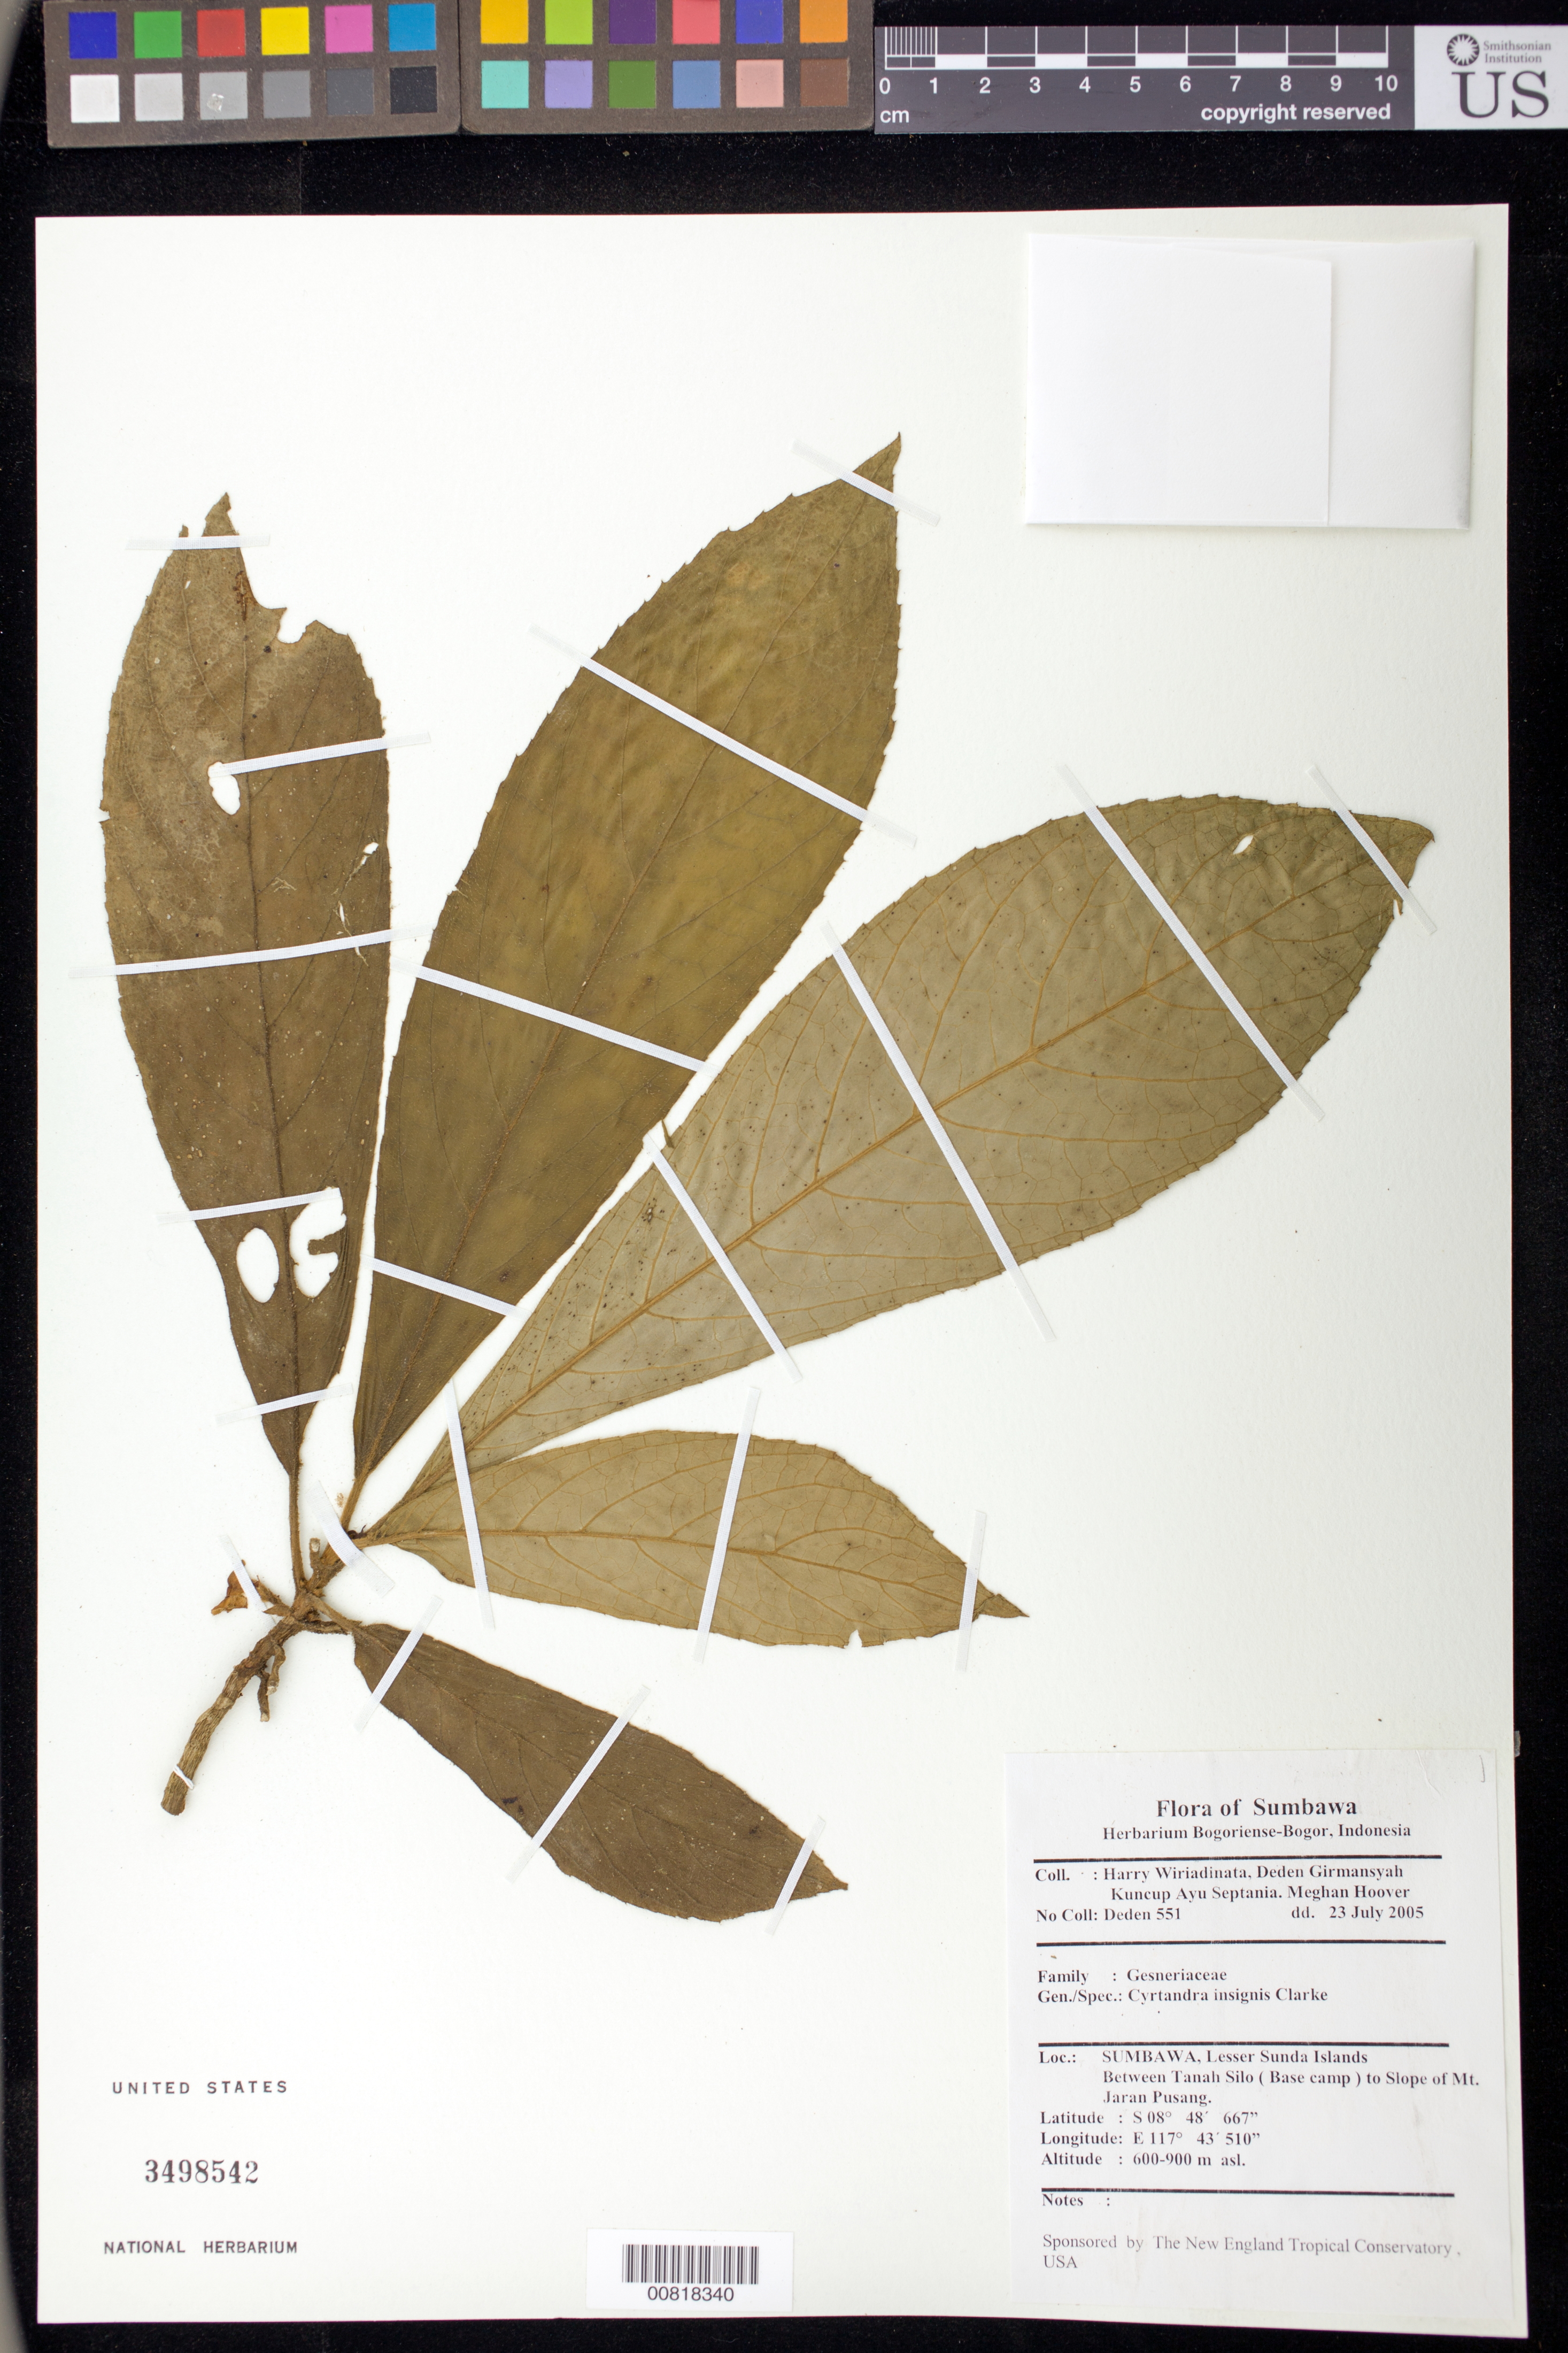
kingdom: Plantae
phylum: Tracheophyta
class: Magnoliopsida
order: Lamiales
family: Gesneriaceae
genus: Cyrtandra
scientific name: Cyrtandra insignis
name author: C.B. Clarke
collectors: H. Wiriadinata, D. Girmansyah, K. Septania & M. Hoover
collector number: Deden 551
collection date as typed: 23 Jul 2005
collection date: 2005-07-23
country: Indonesia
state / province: Sumbawa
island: Sumbawa I.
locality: Sumbawa, Lesser Sunda Islands, between Tanah Silo (base camp) to slope of Mt. Jaran Pusang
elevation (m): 600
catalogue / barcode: US 3498542